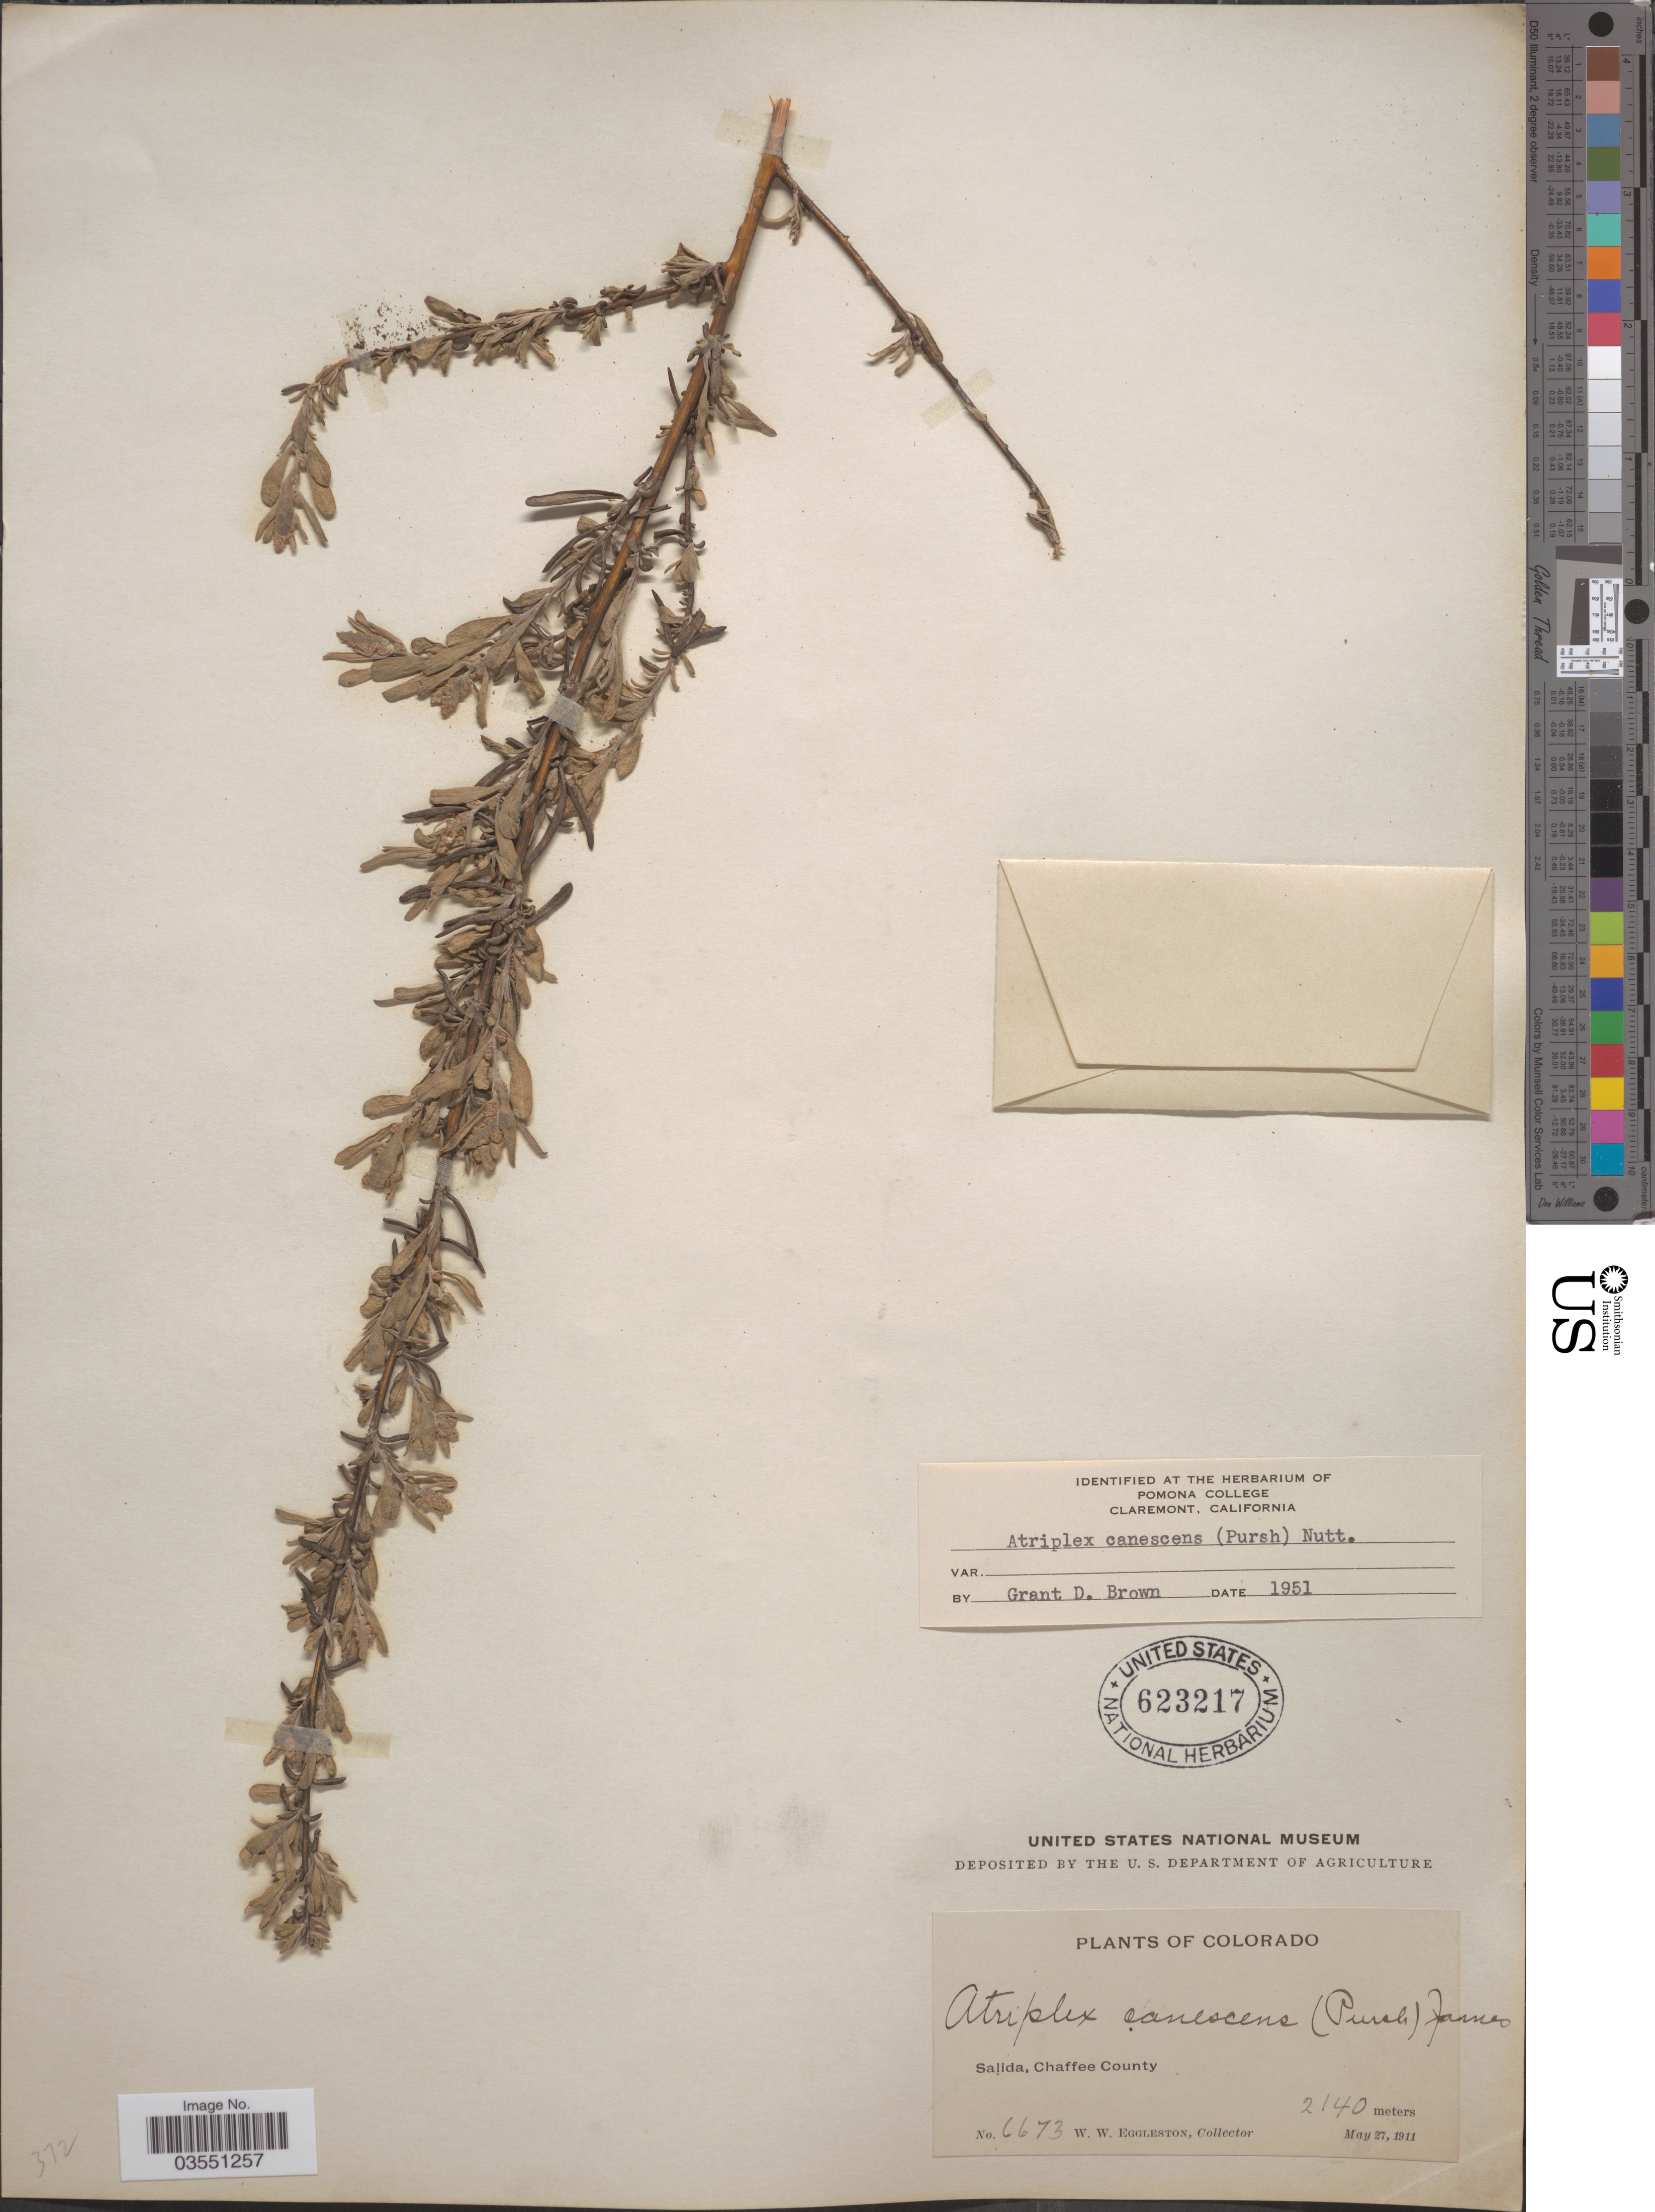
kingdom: Plantae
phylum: Tracheophyta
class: Magnoliopsida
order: Caryophyllales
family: Amaranthaceae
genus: Atriplex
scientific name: Atriplex canescens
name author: (Pursh) Nutt.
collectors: W. W. Eggleston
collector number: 6673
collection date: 1911-05-27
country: United States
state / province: Colorado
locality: Salida, Chaffee County.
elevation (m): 2140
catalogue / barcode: US 623217